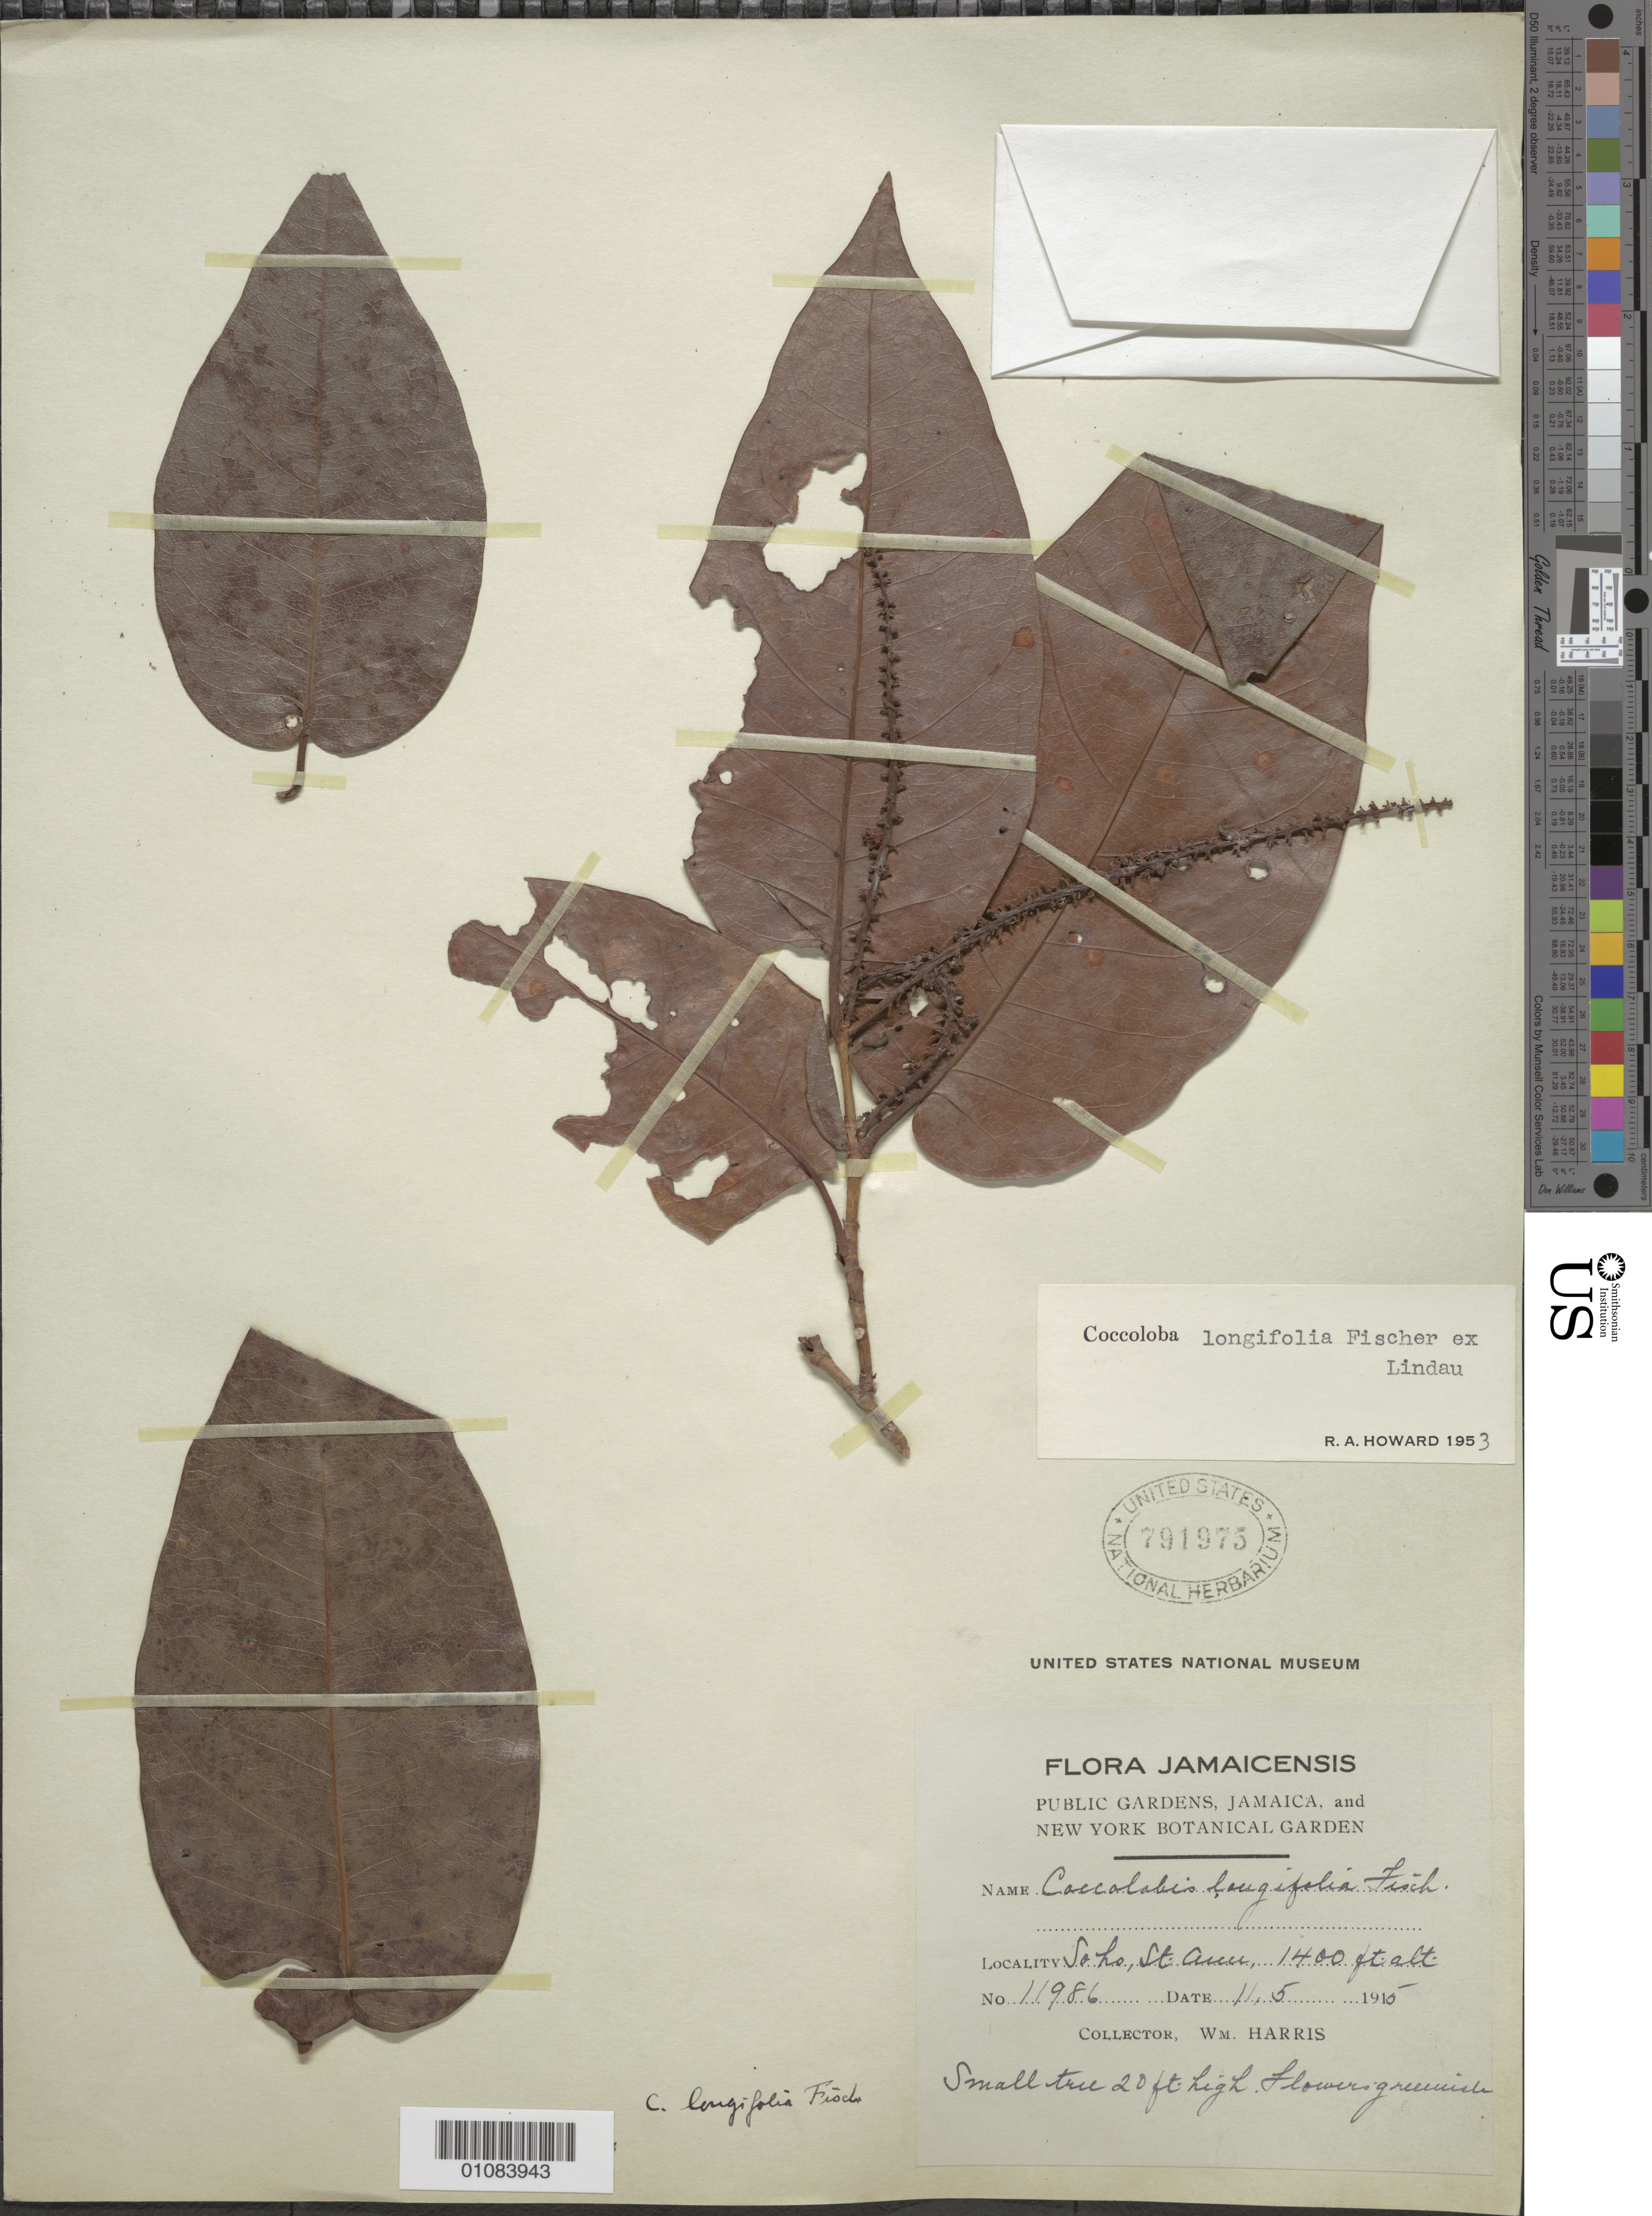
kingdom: Plantae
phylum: Tracheophyta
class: Magnoliopsida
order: Caryophyllales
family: Polygonaceae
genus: Coccoloba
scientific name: Coccoloba longifolia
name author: Fisch. ex Lindau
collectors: W. Harris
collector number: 11986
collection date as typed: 11 May 1915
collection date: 1915-05-11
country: Jamaica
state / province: Saint Ann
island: Jamaica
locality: Soho, St. Ann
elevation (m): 427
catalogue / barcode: US 791975